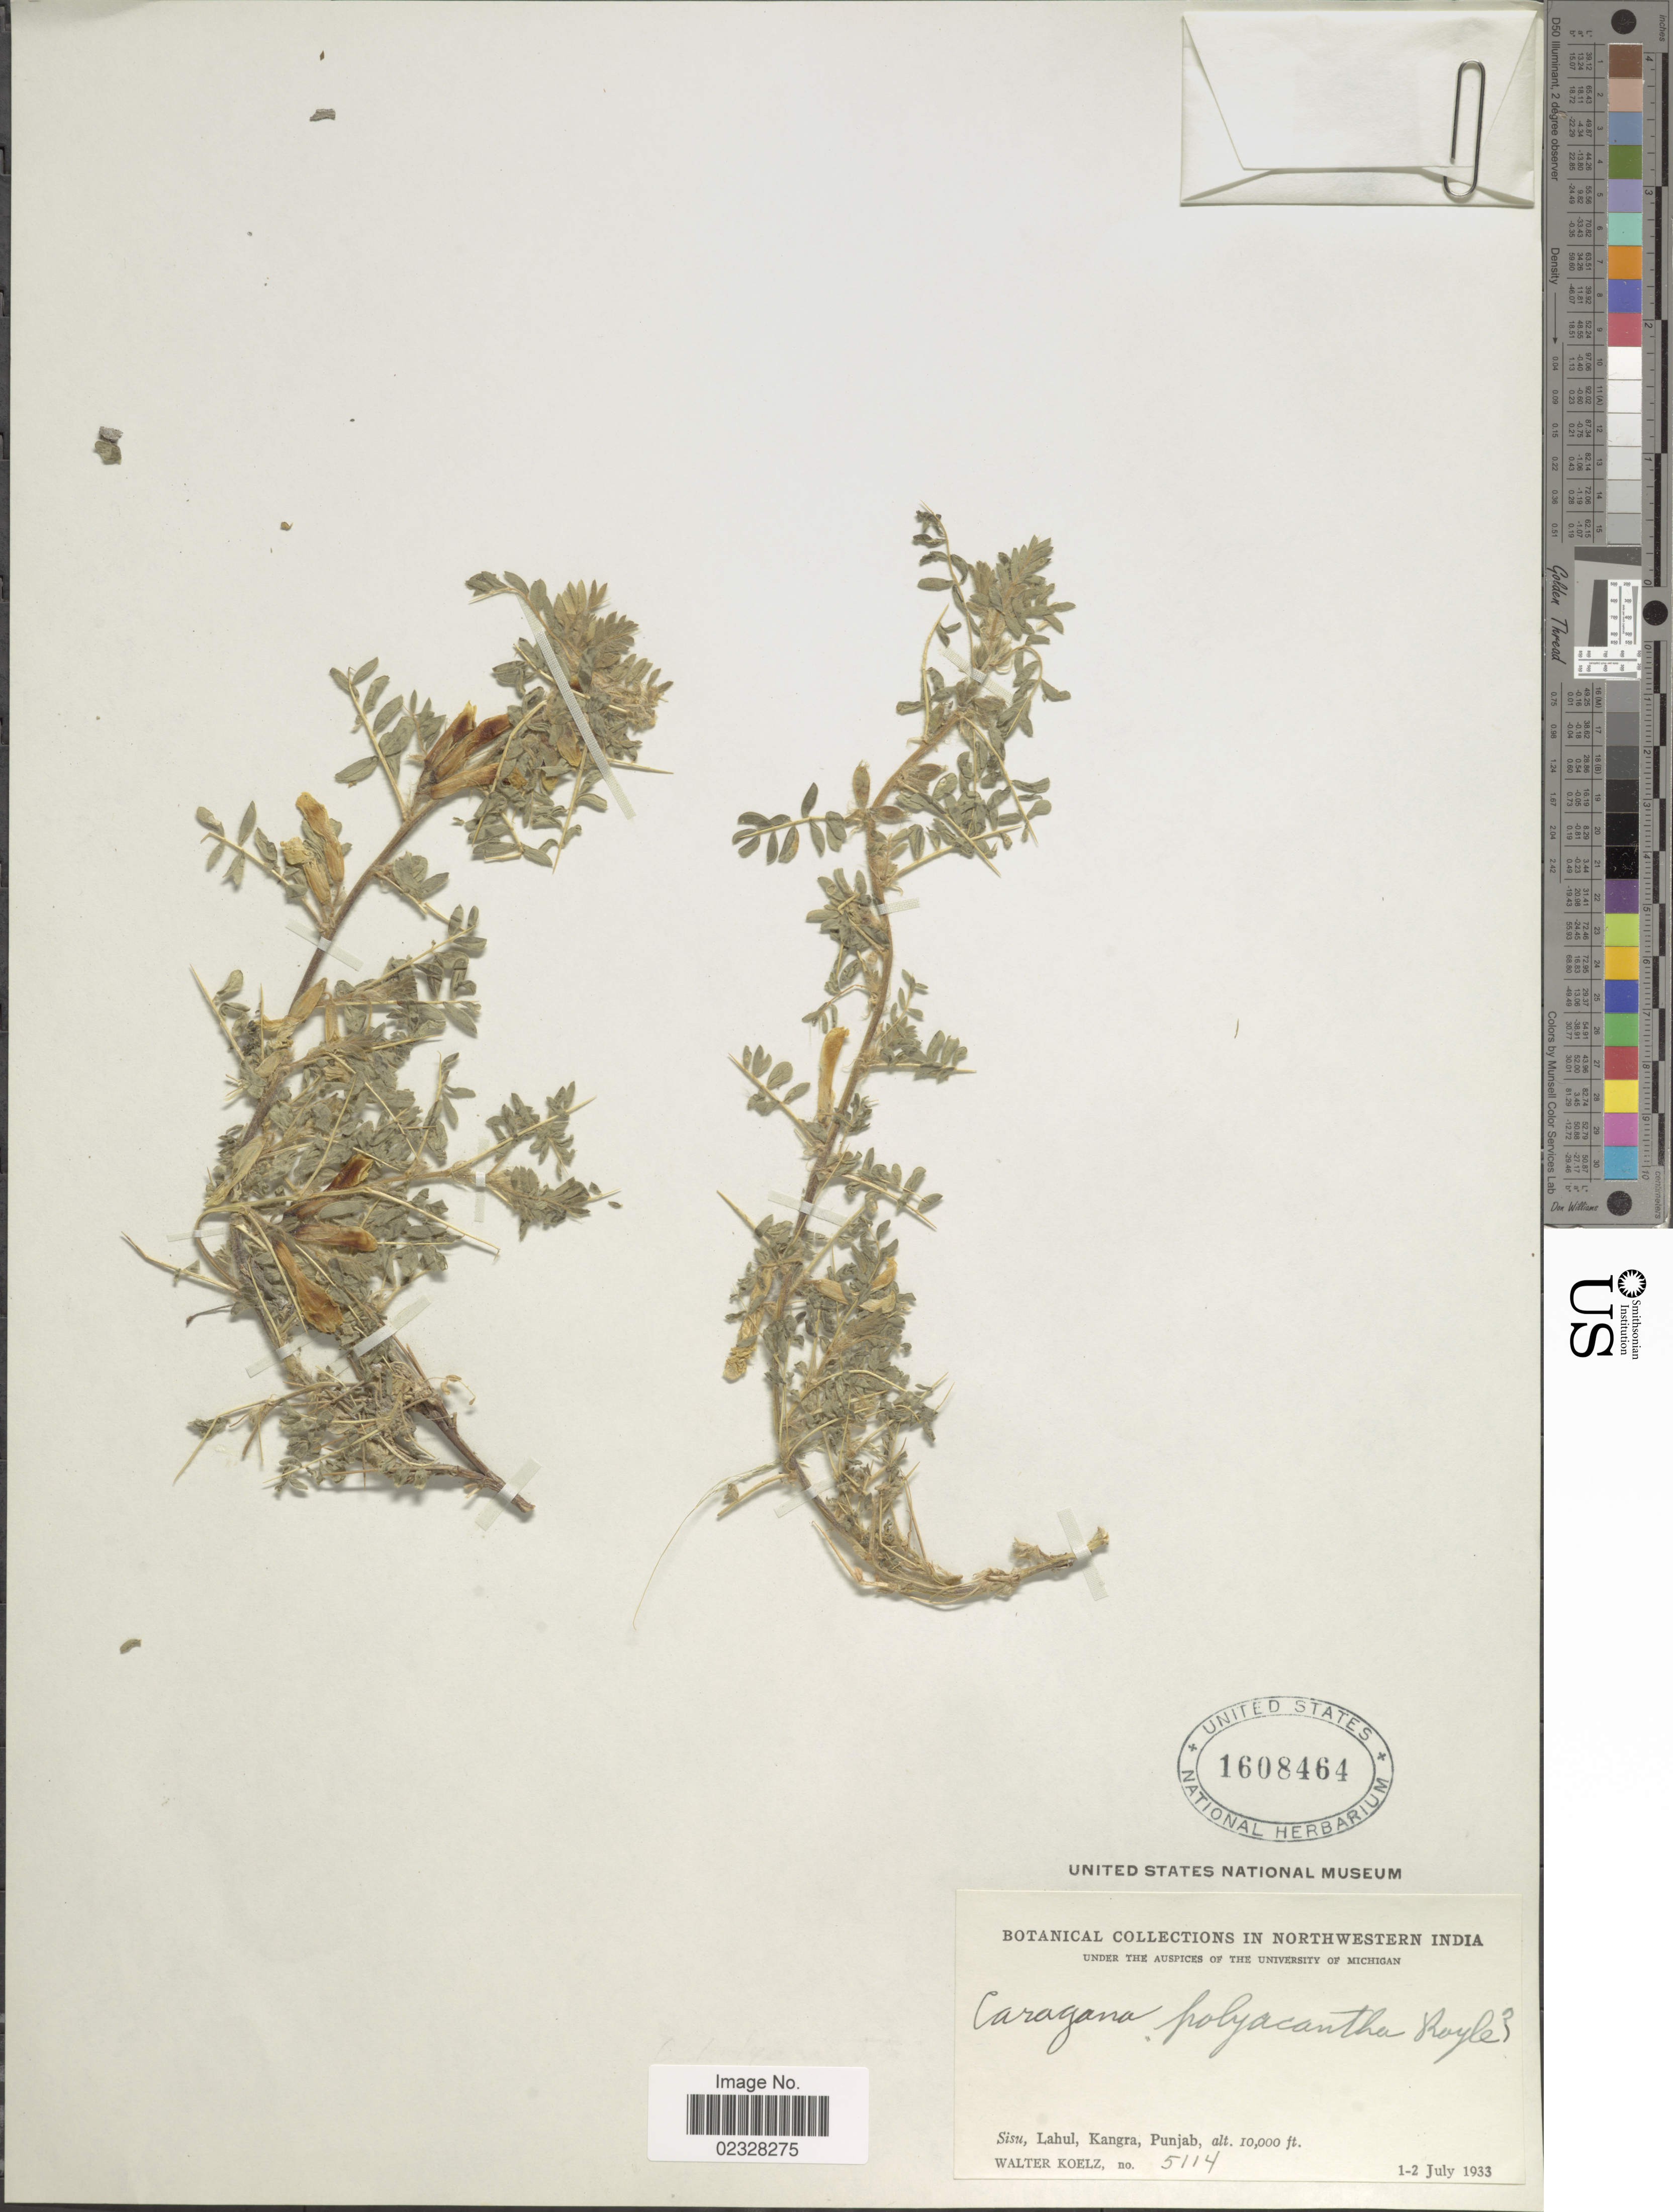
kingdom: Plantae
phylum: Tracheophyta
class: Magnoliopsida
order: Fabales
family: Fabaceae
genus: Caragana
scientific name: Caragana polyacantha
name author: Royle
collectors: W. N. Koelz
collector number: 5114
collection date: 1933-07-01/1933-07-02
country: India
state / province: Punjab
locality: Northwestern India, Sisu, Lahul, Kangra.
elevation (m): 3048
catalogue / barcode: US 1608464